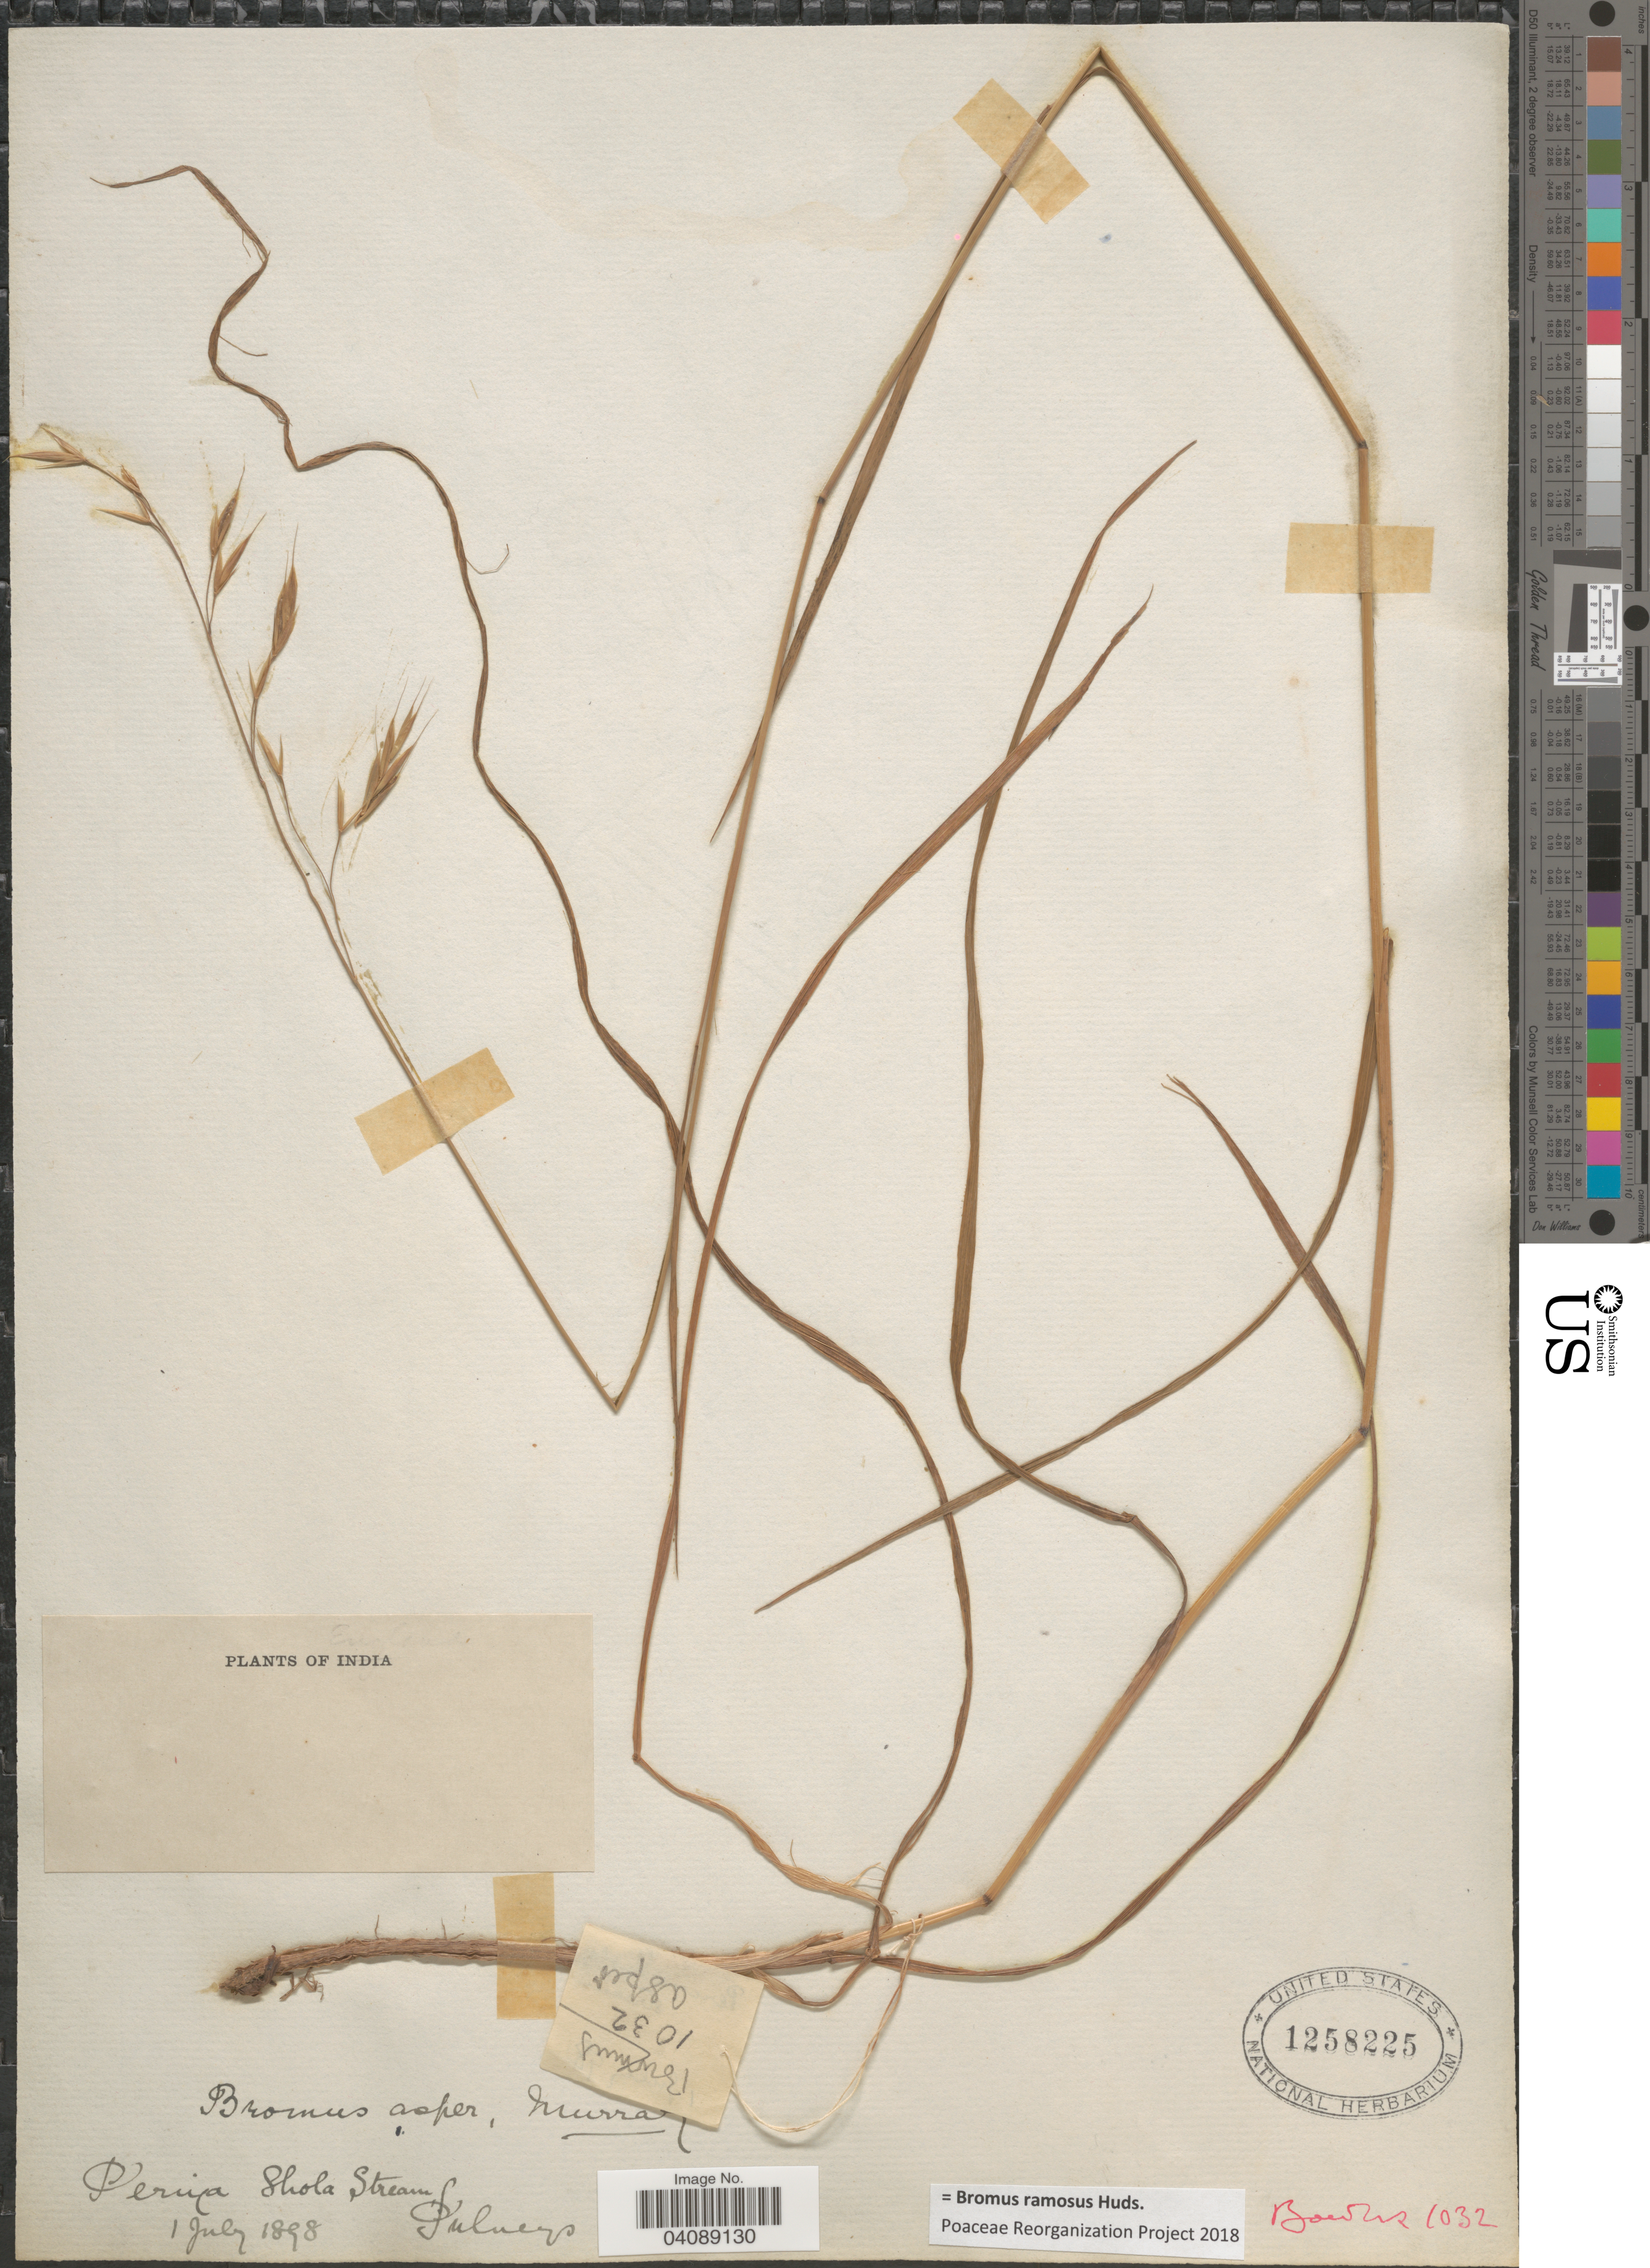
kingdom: Plantae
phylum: Tracheophyta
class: Liliopsida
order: Poales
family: Poaceae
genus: Bromus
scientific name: Bromus ramosus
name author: Huds.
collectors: Pulneys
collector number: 1032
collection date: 1898-07-01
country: India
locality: Periya Shola Stream.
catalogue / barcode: US 1258225